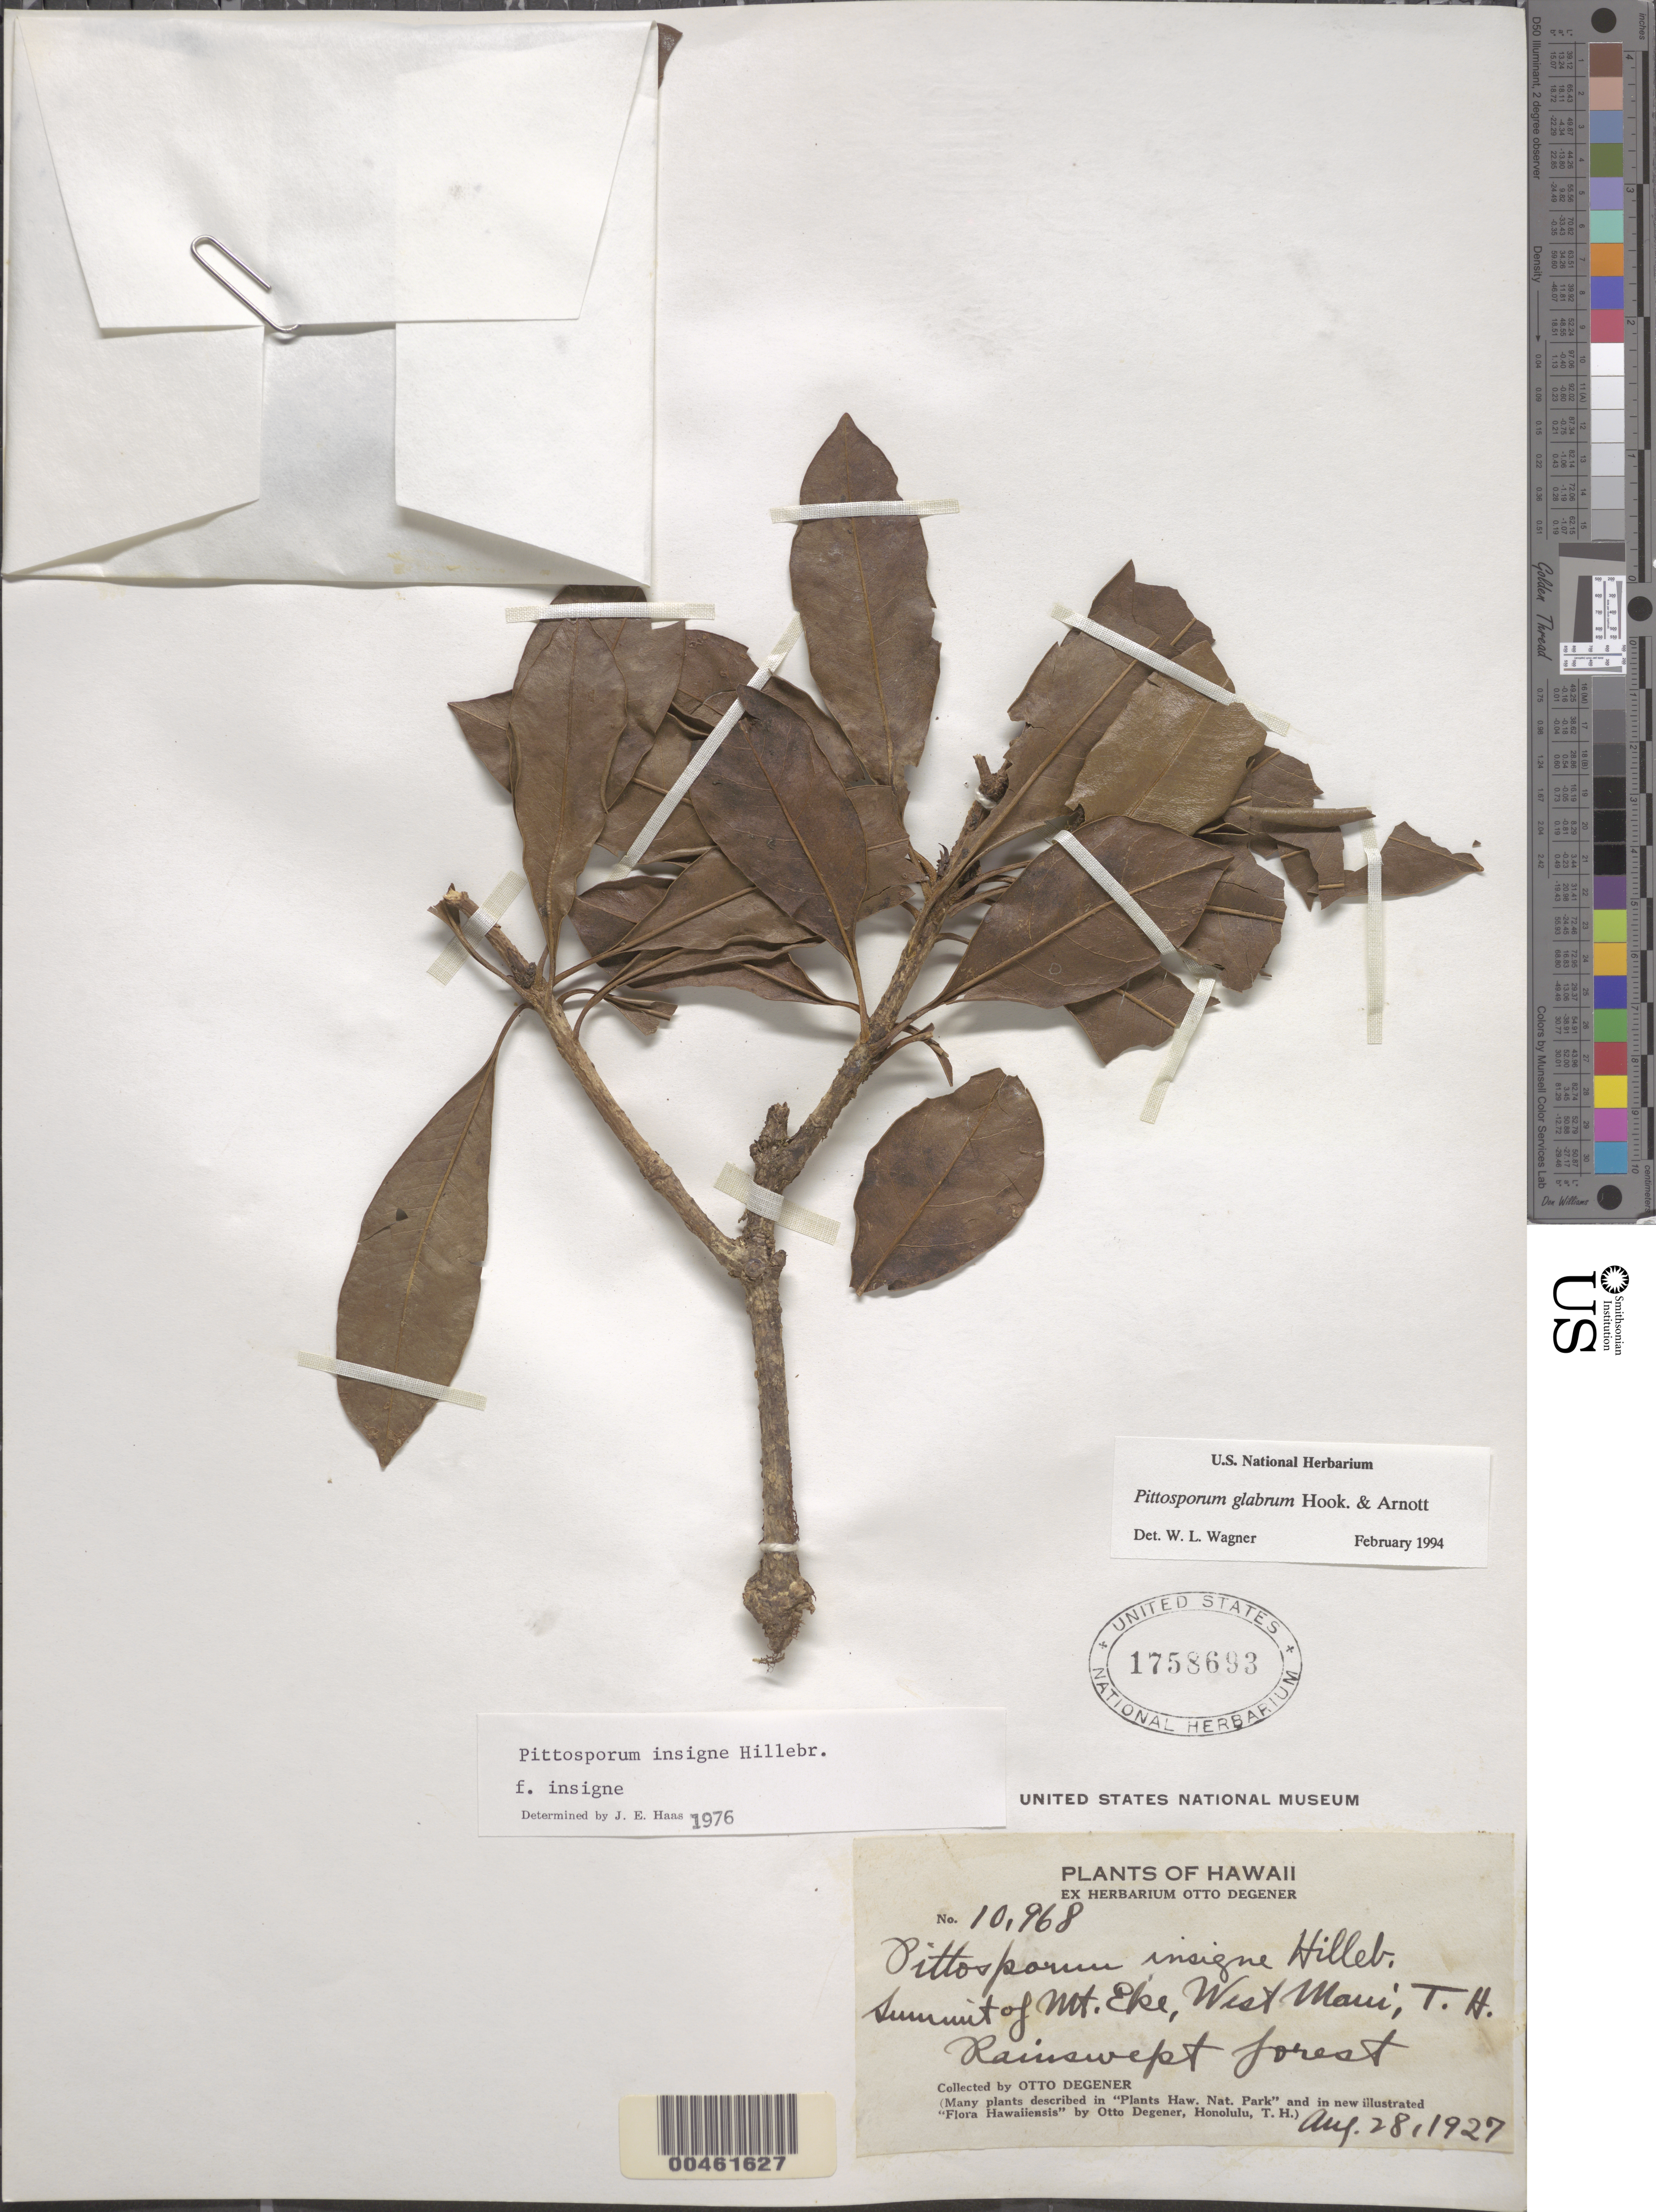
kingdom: Plantae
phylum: Tracheophyta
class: Magnoliopsida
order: Apiales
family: Pittosporaceae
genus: Pittosporum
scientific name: Pittosporum glabrum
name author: Hook. & Arn.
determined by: Wagner, W. L., (BOT), Smithsonian Institution - National Museum of Natural History (UNITED STATES)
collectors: O. Degener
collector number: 10968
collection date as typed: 28 Aug 1927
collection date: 1927-08-28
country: United States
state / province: Hawaii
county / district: Maui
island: Maui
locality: Summit of Mt. Eke, W Maui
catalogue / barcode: US 1758693